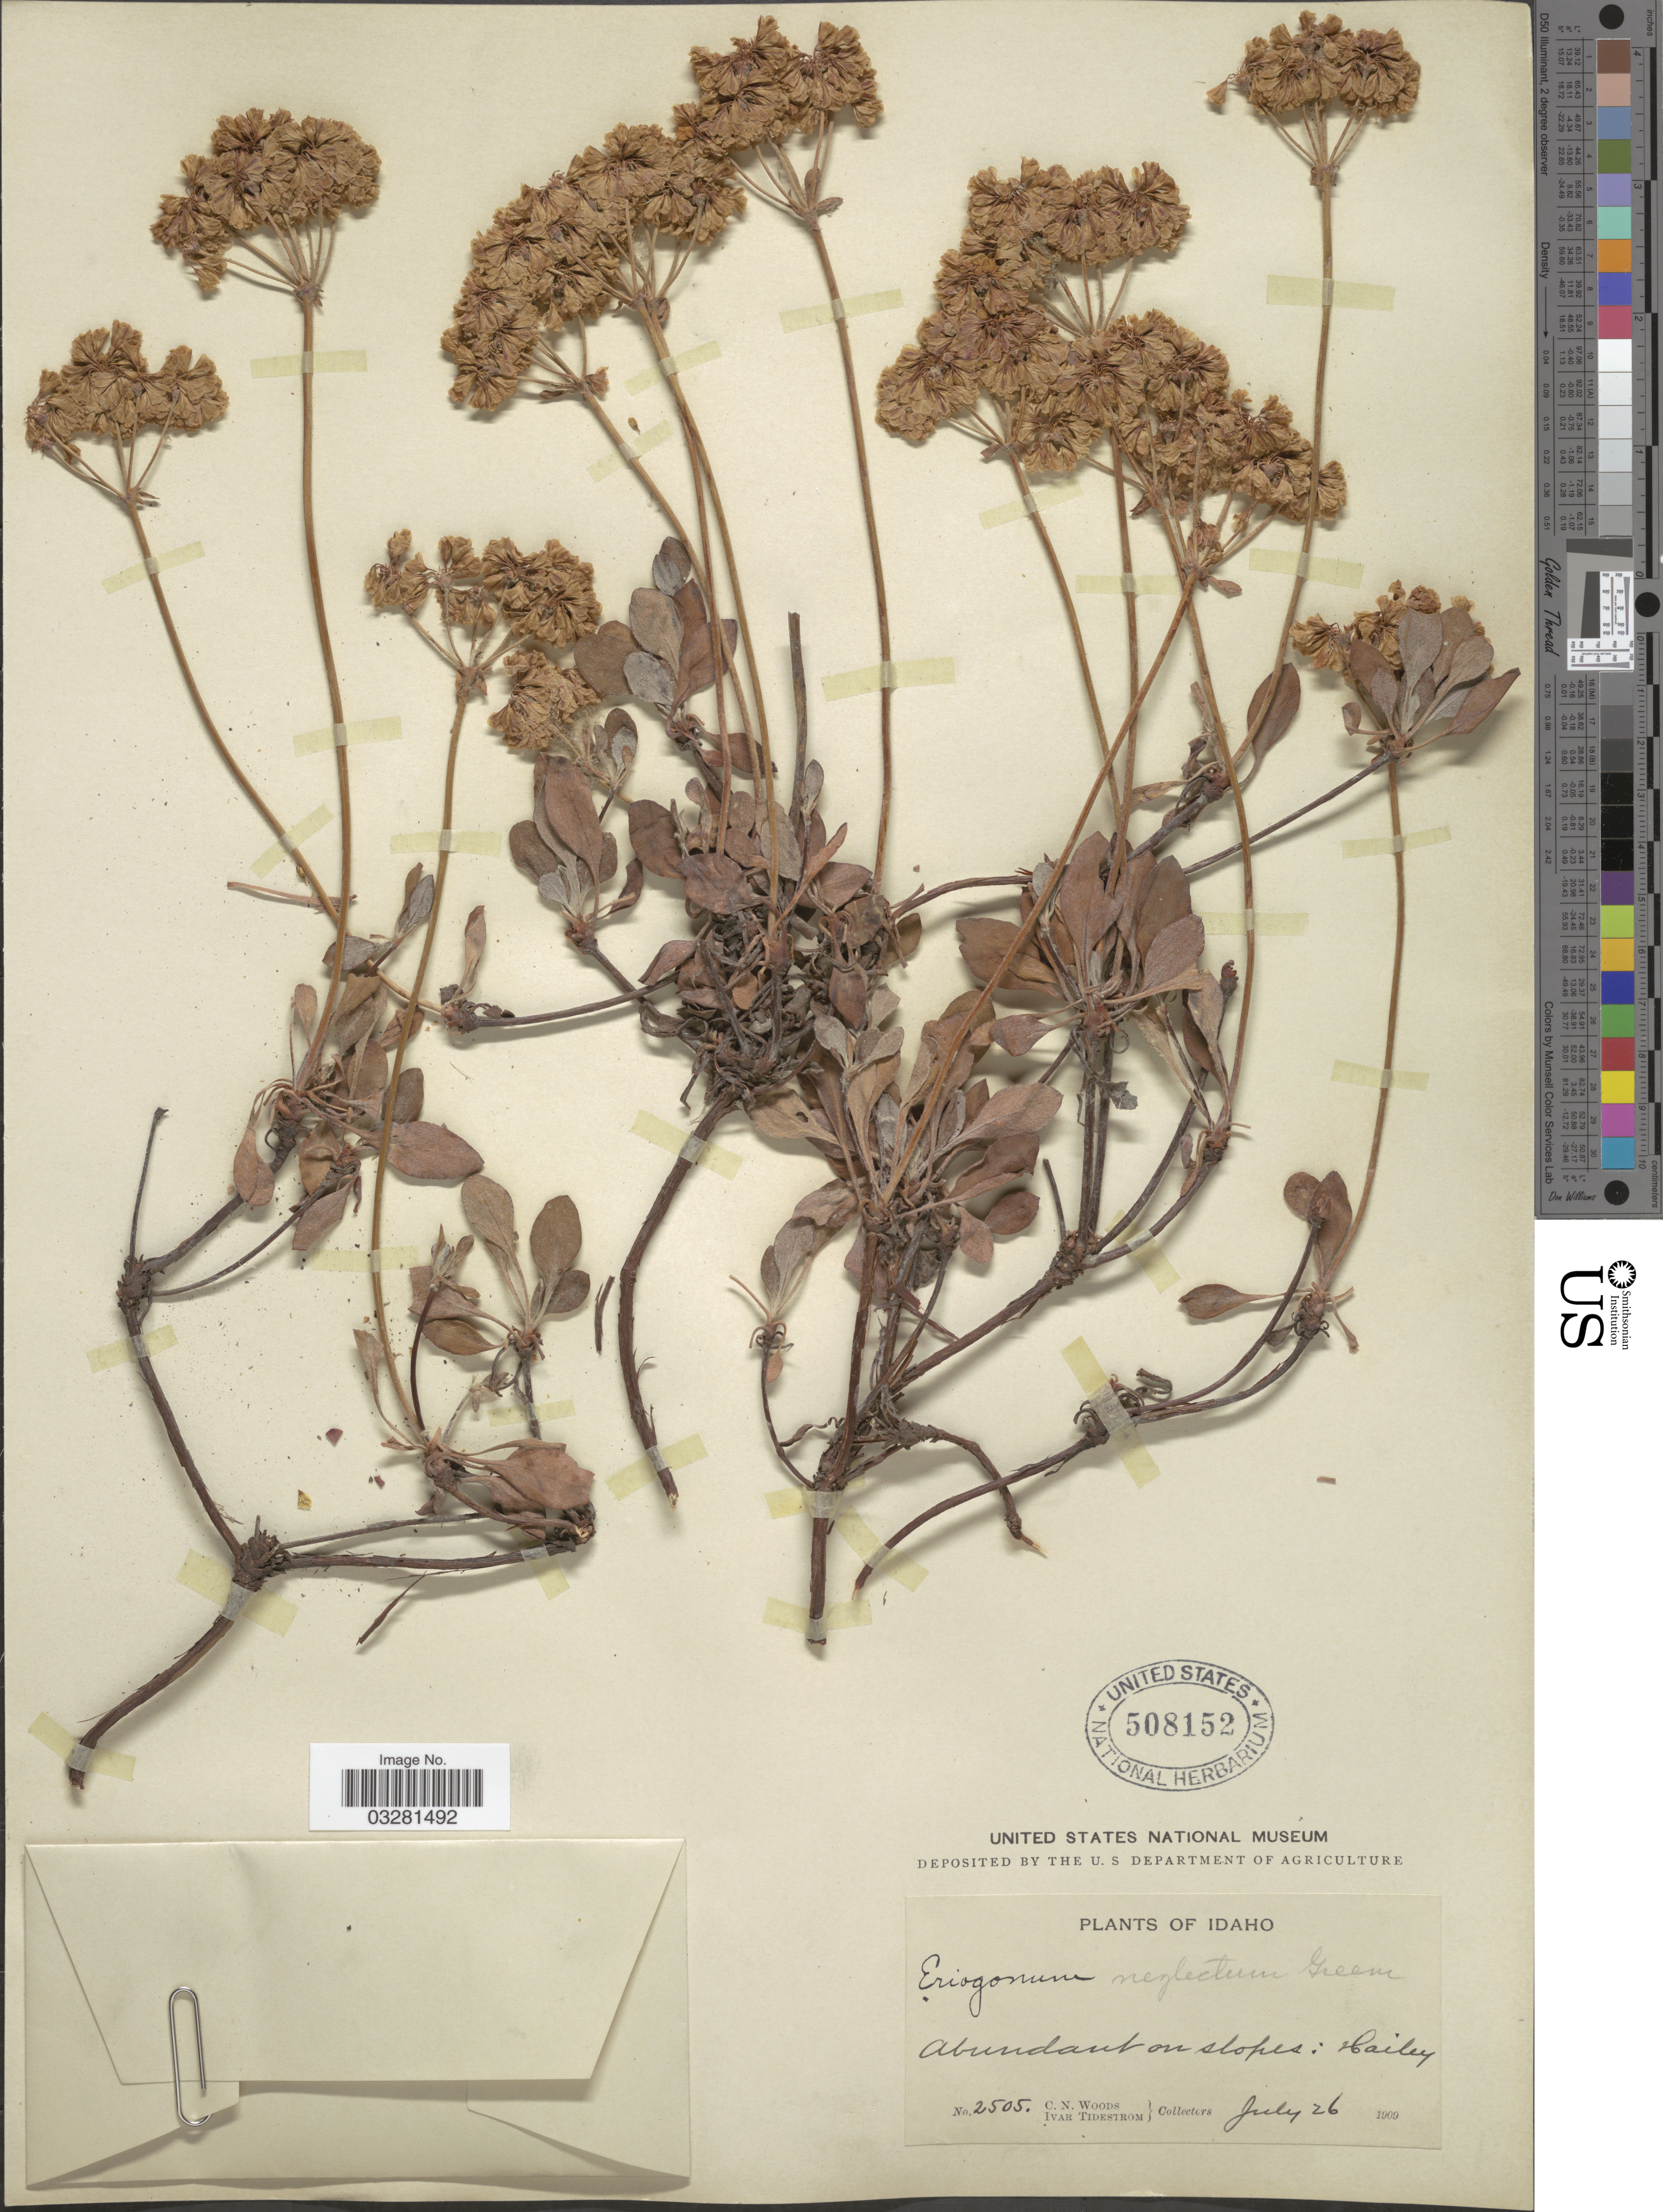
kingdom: Plantae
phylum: Tracheophyta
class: Magnoliopsida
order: Caryophyllales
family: Polygonaceae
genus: Eriogonum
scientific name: Eriogonum umbellatum var. aridum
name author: (S.W. Greene) C.L. Hitchc.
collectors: C. Woods & I. F. Tidestrom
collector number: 2505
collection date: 1909-07-26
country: United States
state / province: Idaho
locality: Hailey.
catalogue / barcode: US 508152